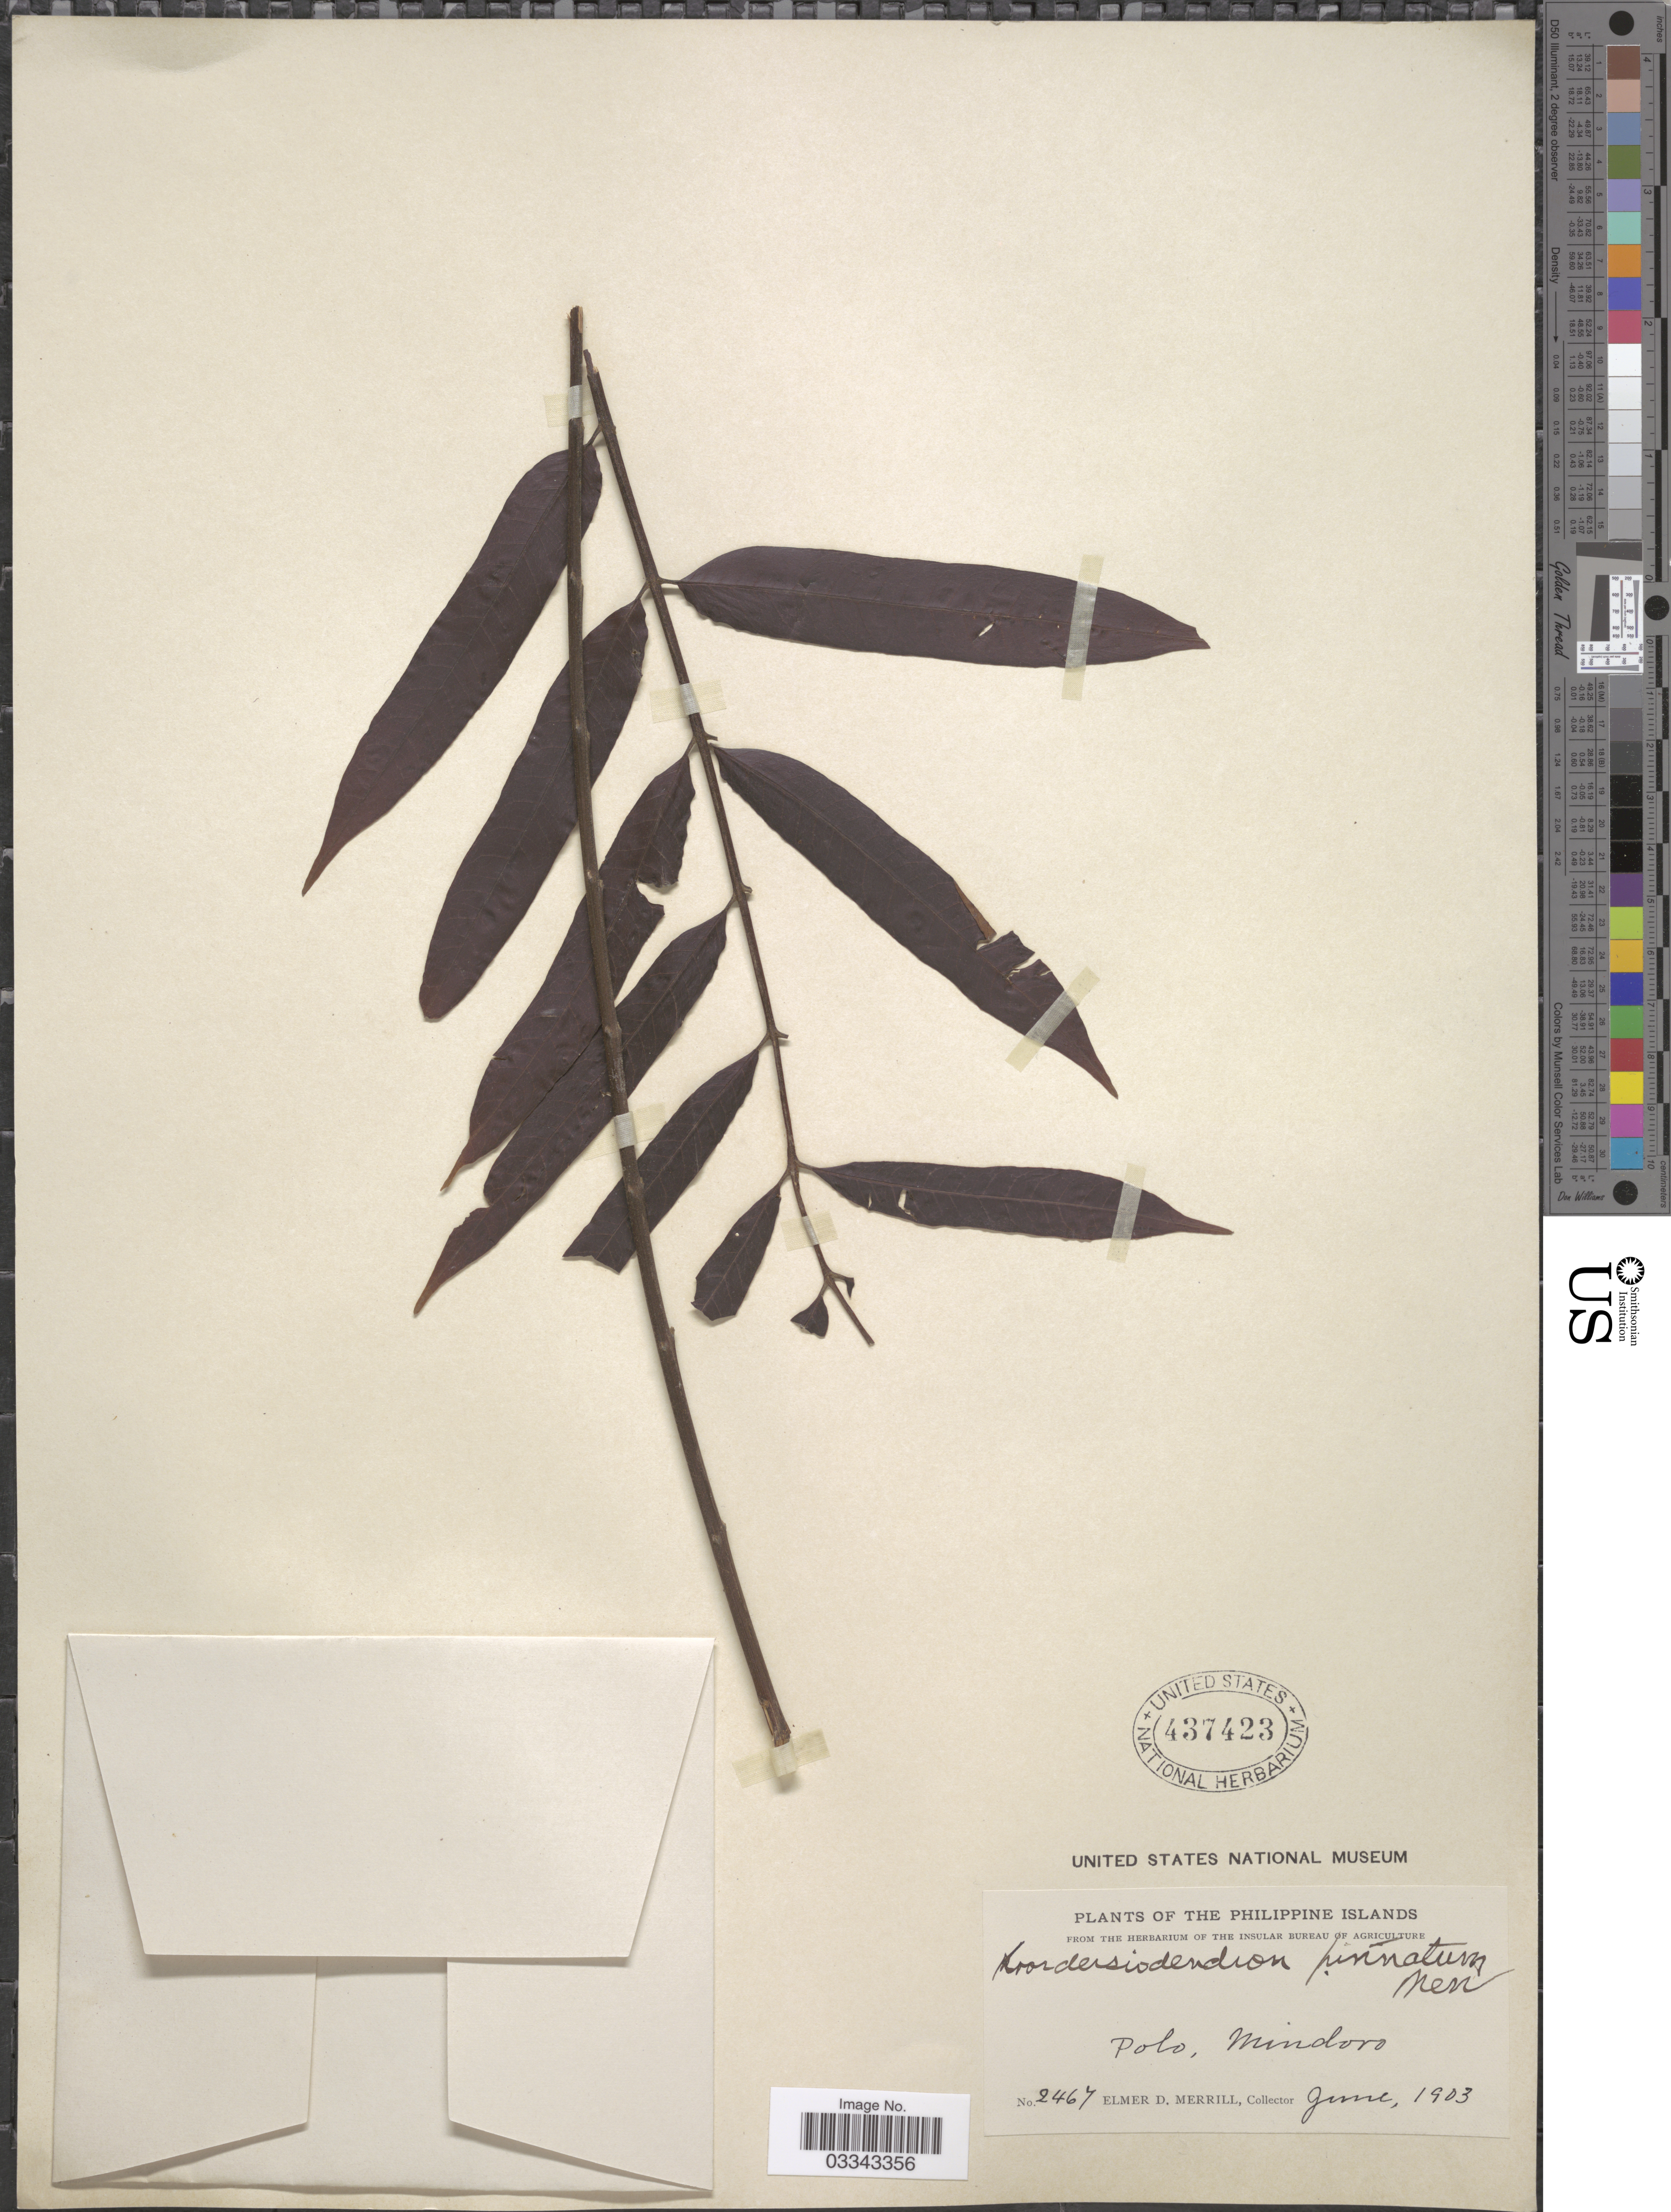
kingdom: Plantae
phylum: Tracheophyta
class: Magnoliopsida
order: Sapindales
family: Anacardiaceae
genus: Koordersiodendron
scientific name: Koordersiodendron pinnatum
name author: (Blanco) Merr.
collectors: E. D. Merrill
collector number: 2467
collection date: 1903-06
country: Philippines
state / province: Mimaropa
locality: The Philippine Islands. Polo, Mindoro.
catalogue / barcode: US 437423